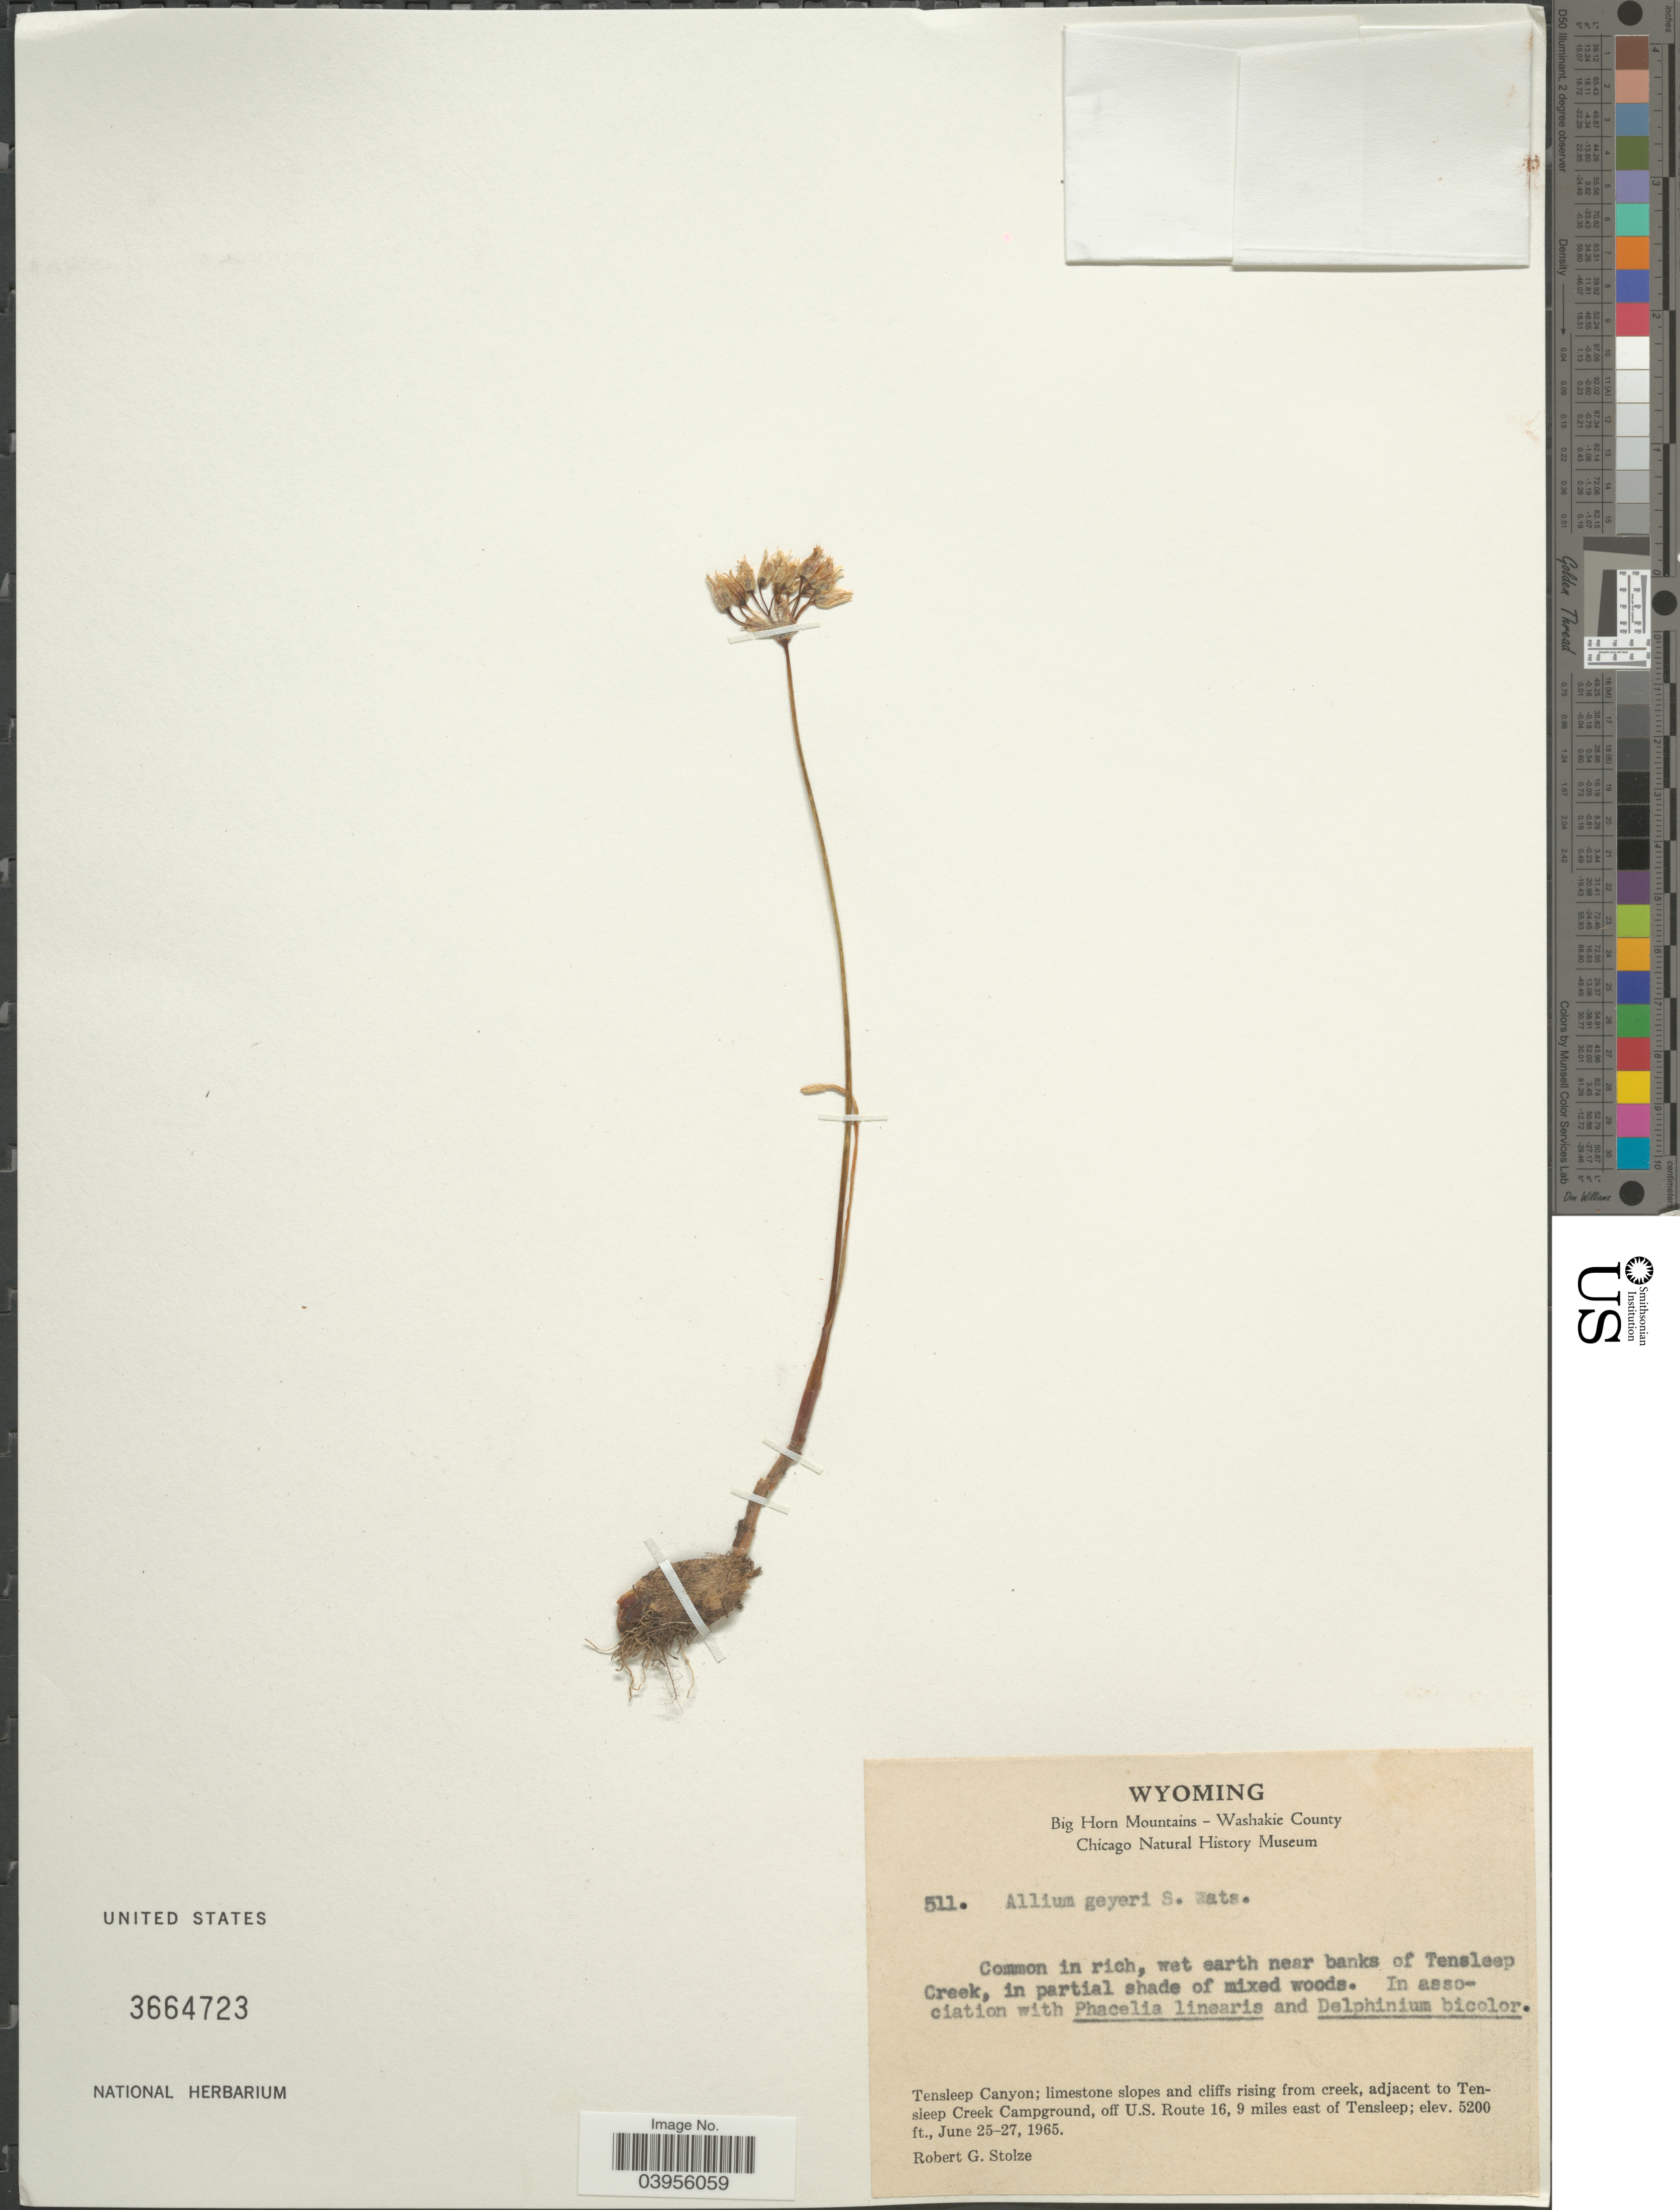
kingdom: Plantae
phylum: Tracheophyta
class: Liliopsida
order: Asparagales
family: Amaryllidaceae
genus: Allium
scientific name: Allium geyeri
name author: S. Watson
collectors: R. G. Stolze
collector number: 511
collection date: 1965-06-25/1965-06-27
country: United States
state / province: Wyoming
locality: Big Horn Mountains - Washakie County. Tensleep Canyon; limestone slopes and cliffs rising from creek, adjacent to Tensleep Creek Campground, off U.S. Route 16, 9 miles east of Tensleep.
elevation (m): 1585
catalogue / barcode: US 3664723